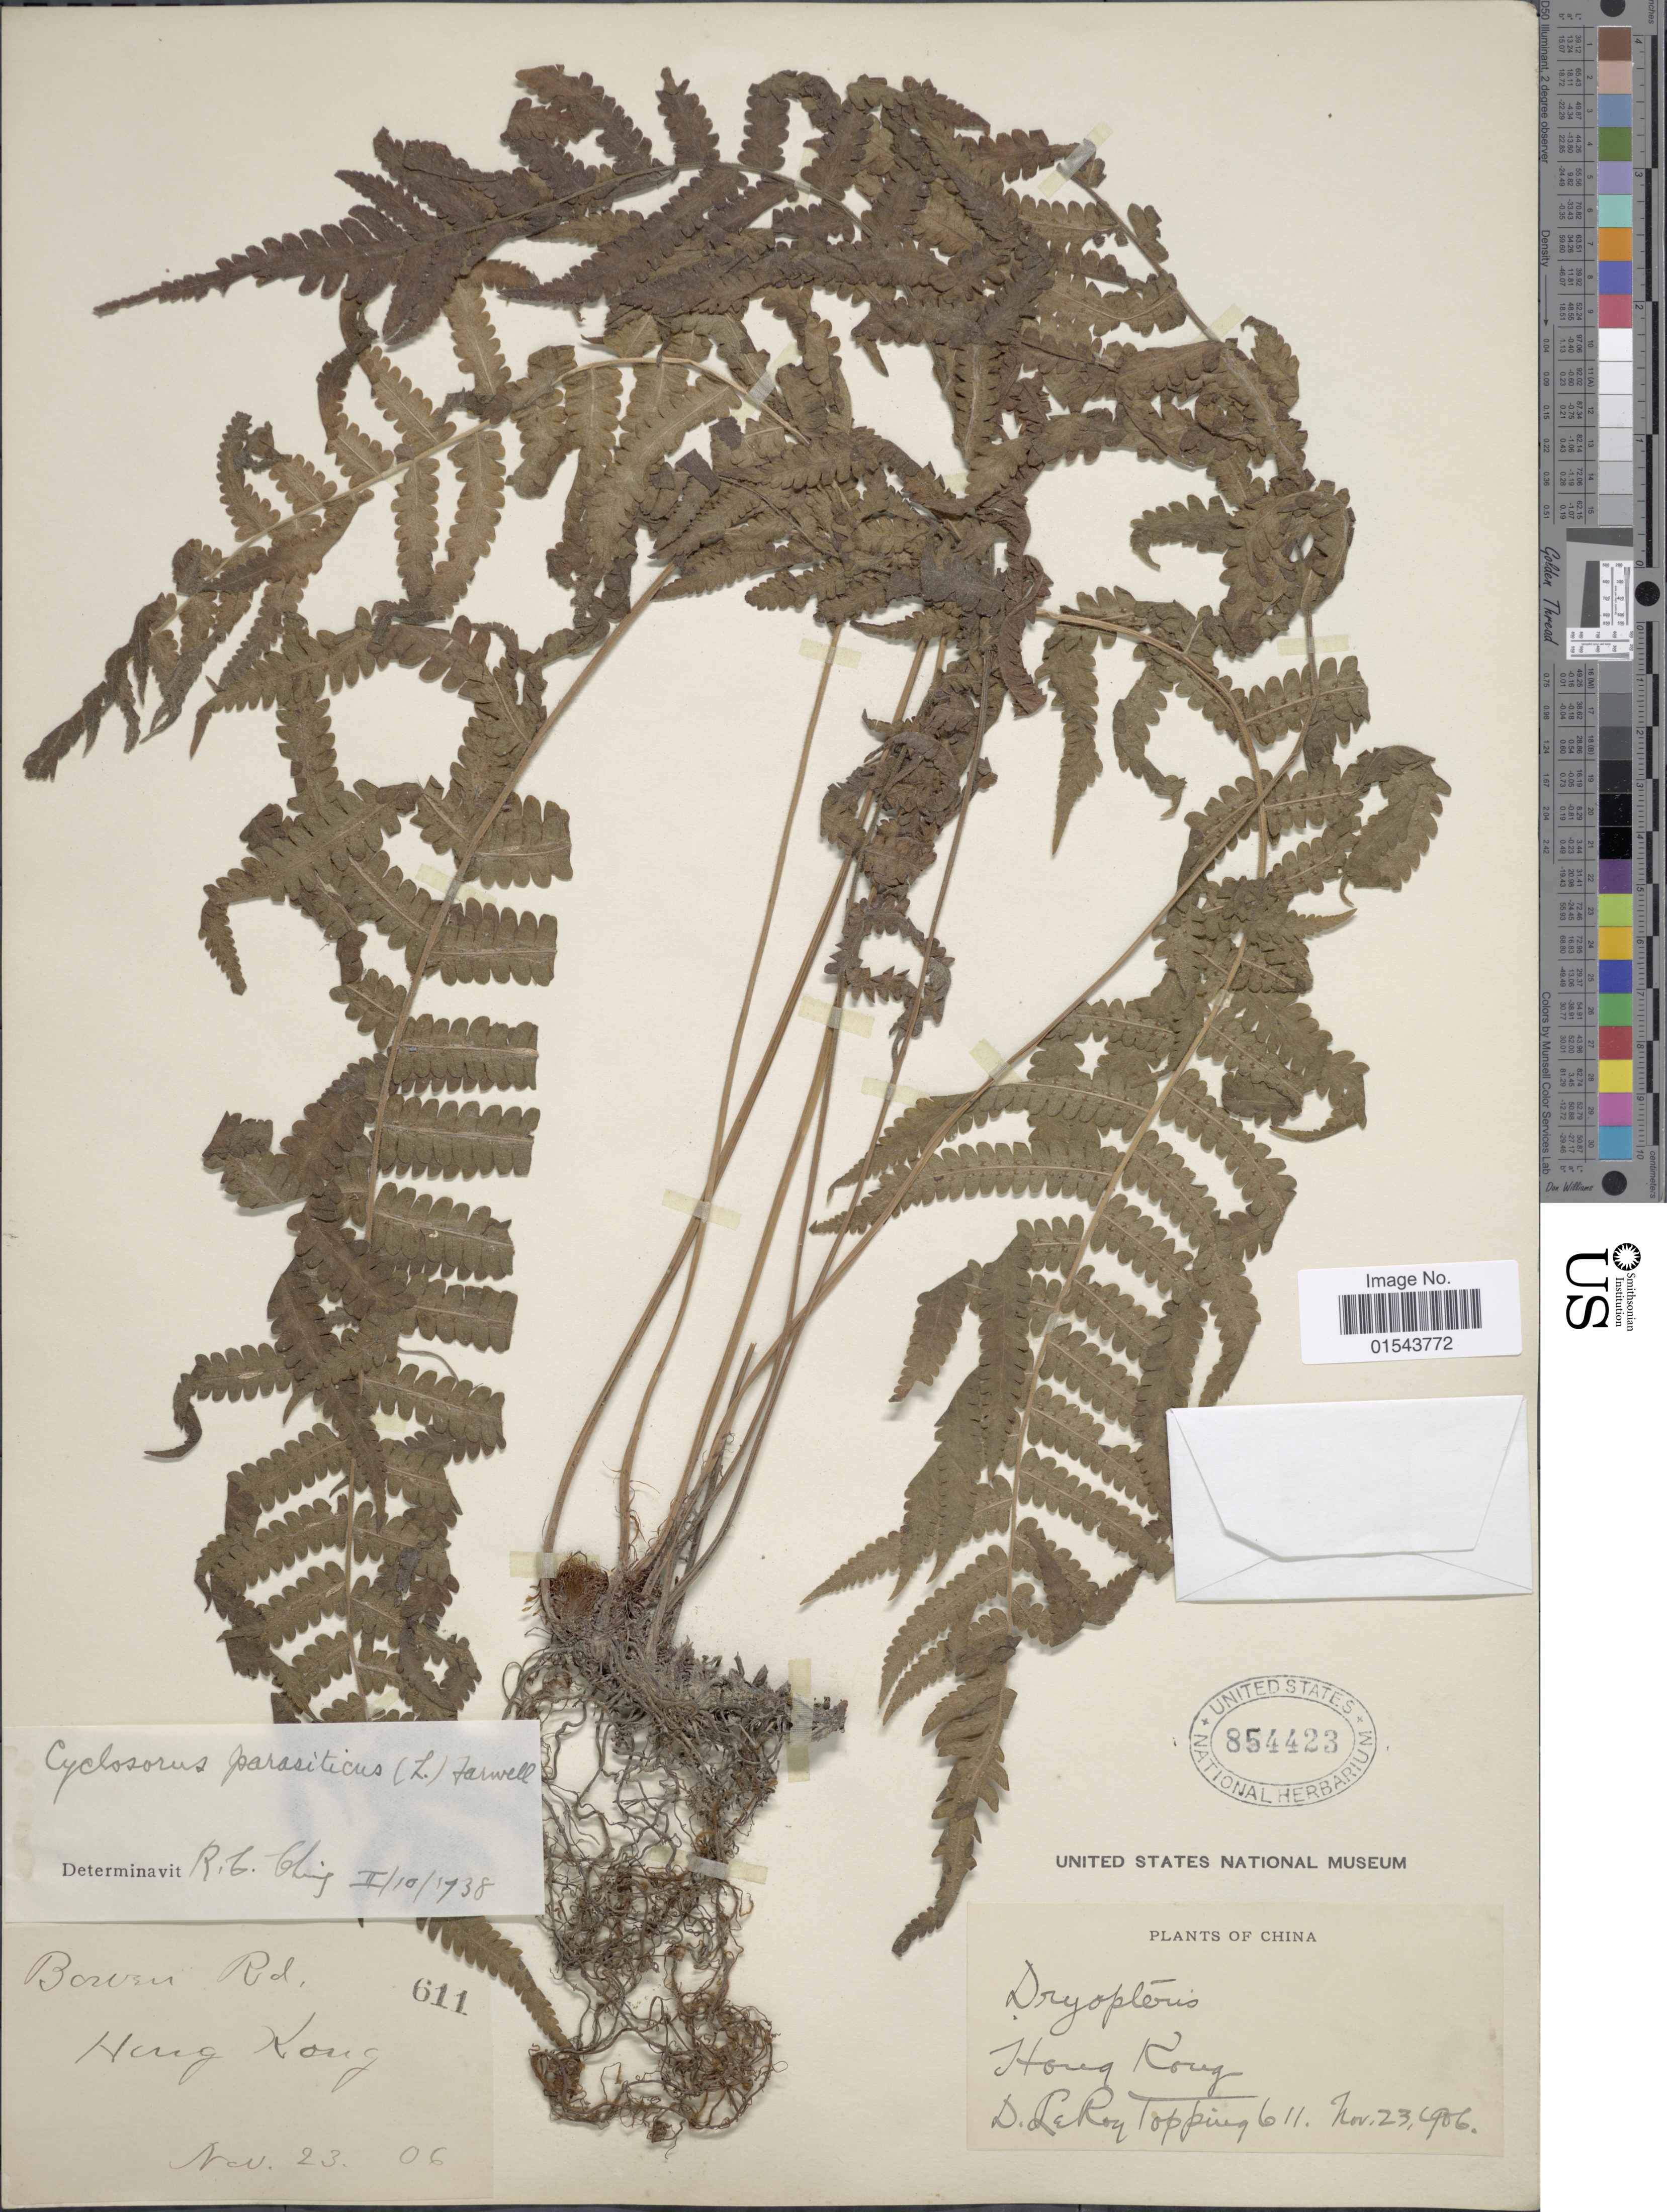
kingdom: Plantae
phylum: Tracheophyta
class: Polypodiopsida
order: Polypodiales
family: Thelypteridaceae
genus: Christella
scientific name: Christella parasitica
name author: (L.) H. Lév.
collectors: D. L. Topping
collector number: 611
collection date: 1906-11-23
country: China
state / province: Hong Kong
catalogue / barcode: US 854423